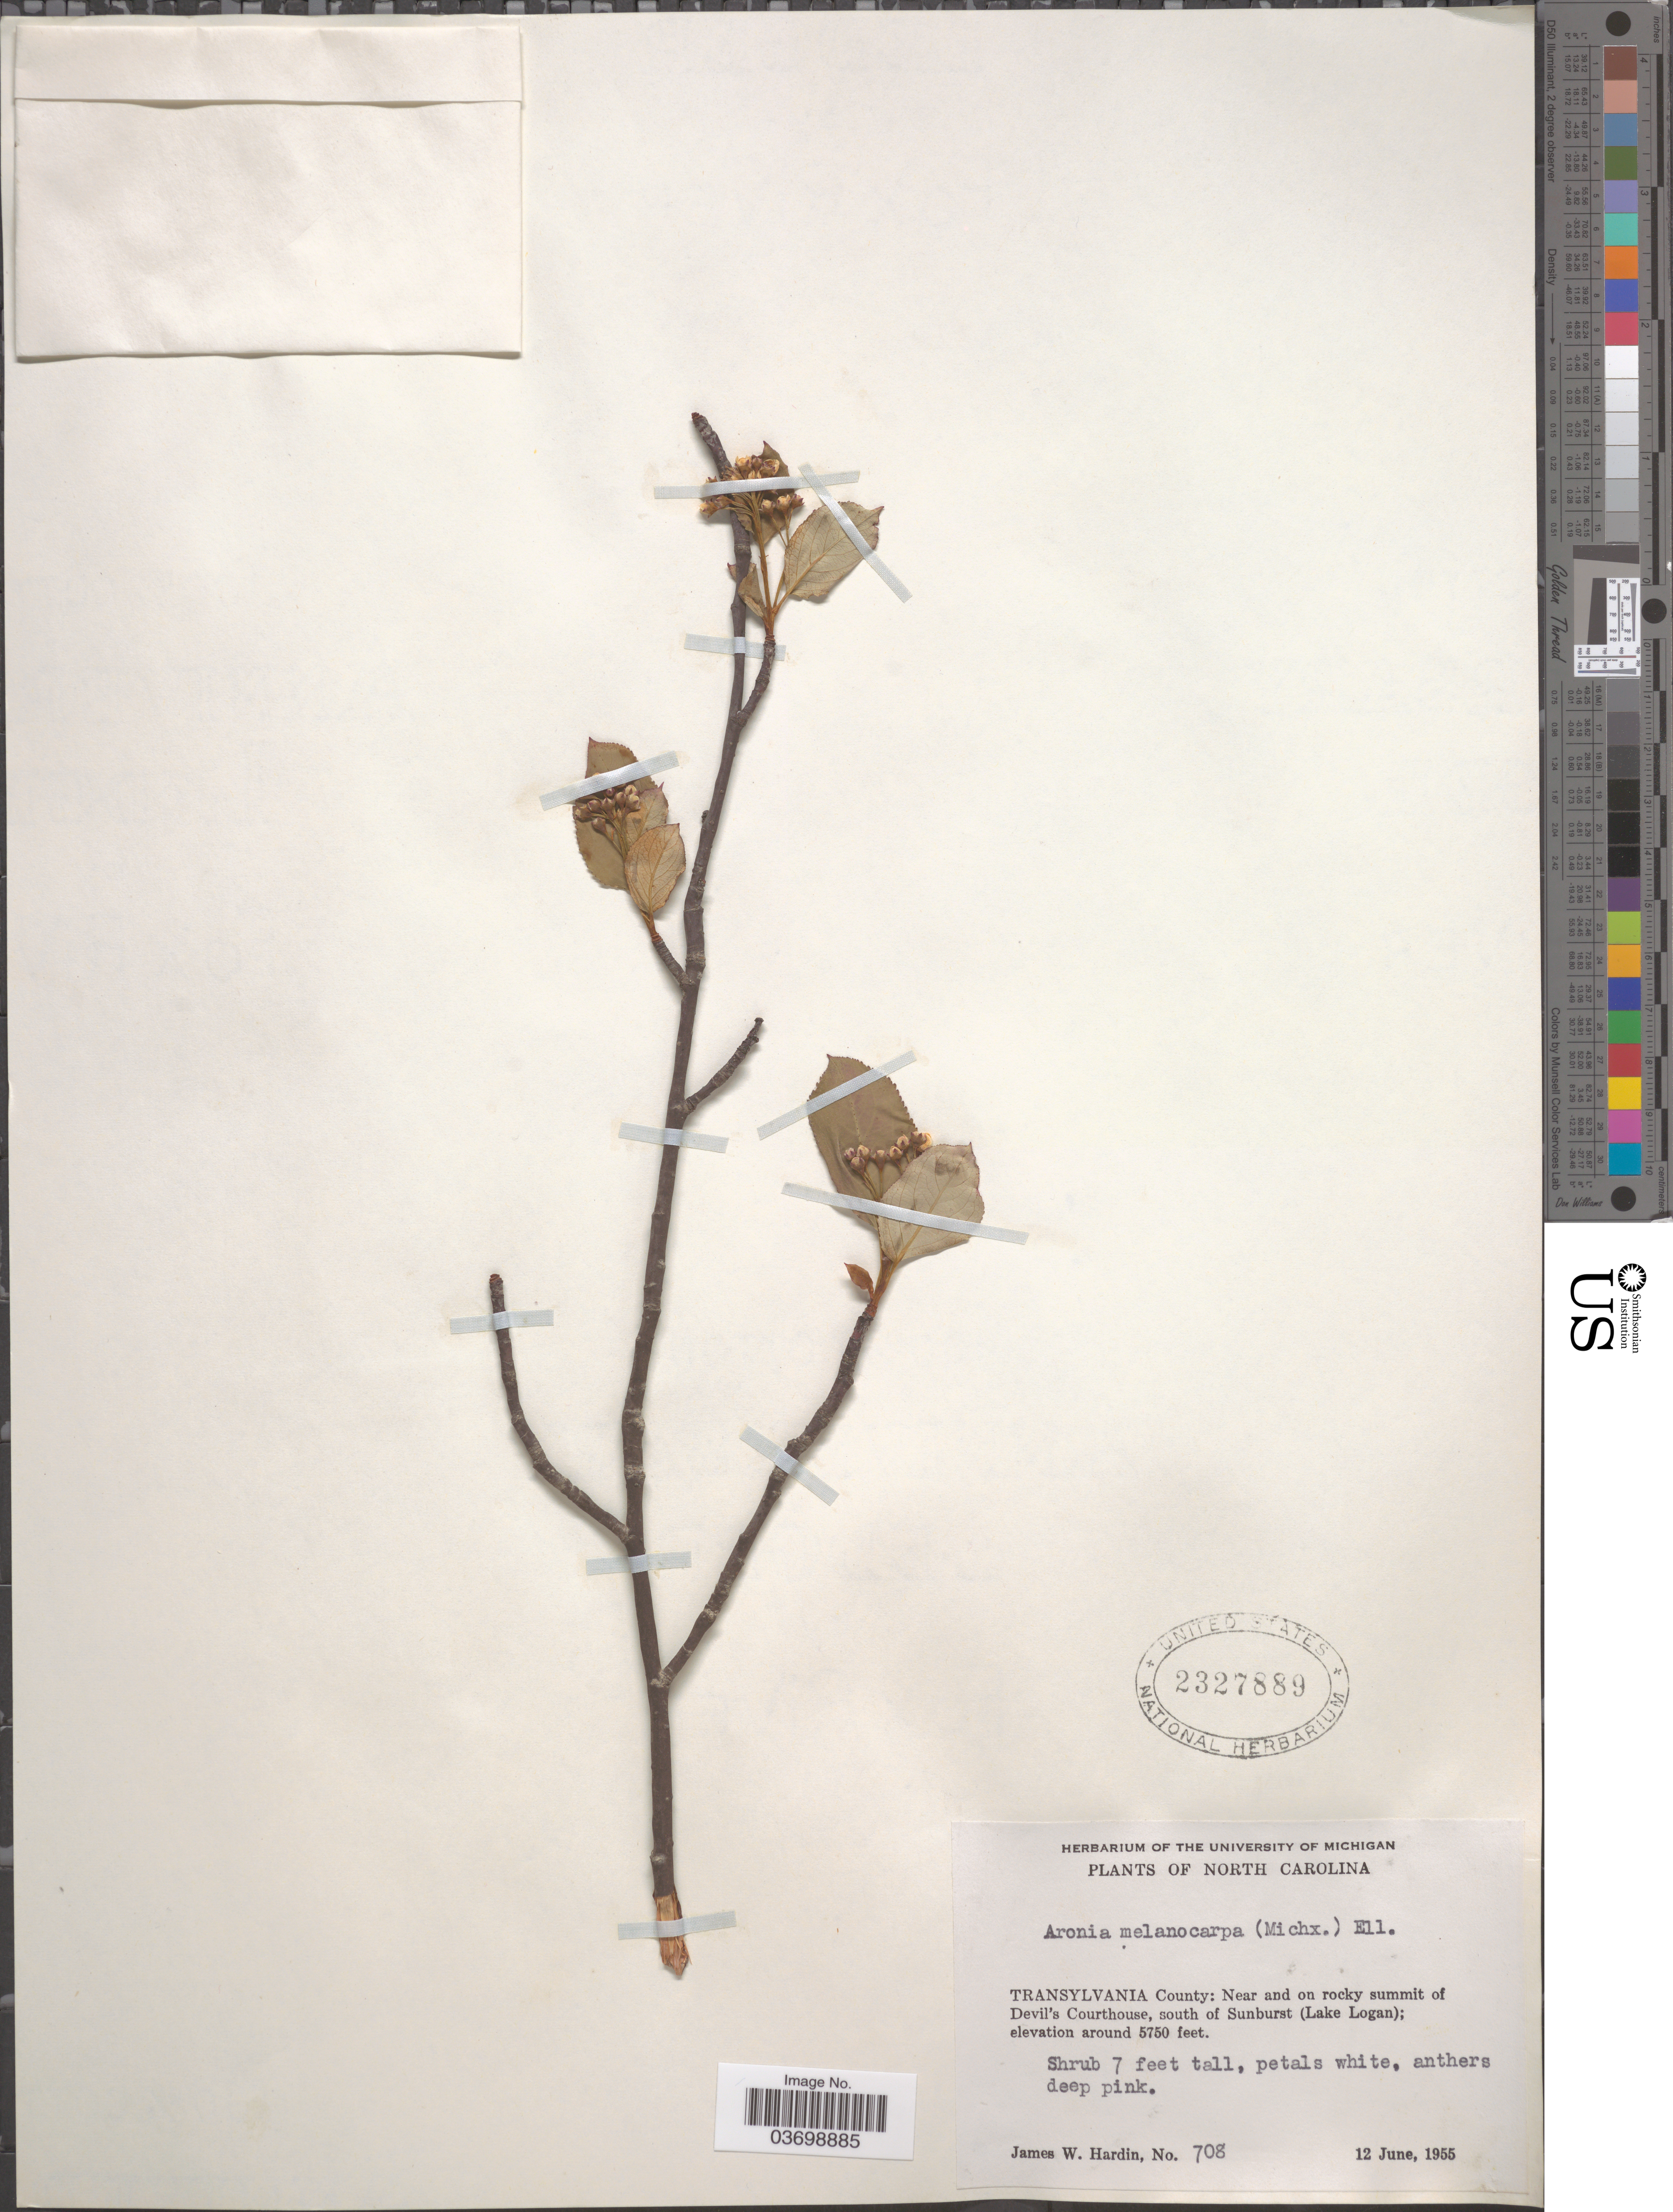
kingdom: Plantae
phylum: Tracheophyta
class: Magnoliopsida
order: Rosales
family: Rosaceae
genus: Aronia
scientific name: Aronia melanocarpa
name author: (Michx.) Elliott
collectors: J. W. Hardin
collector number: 708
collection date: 1955-06-12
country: United States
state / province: North Carolina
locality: Transylvania County: Near and on rocky summit of Devil's Courthouse, south of Sunburst (Lake Logan).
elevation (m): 1753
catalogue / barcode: US 2327889